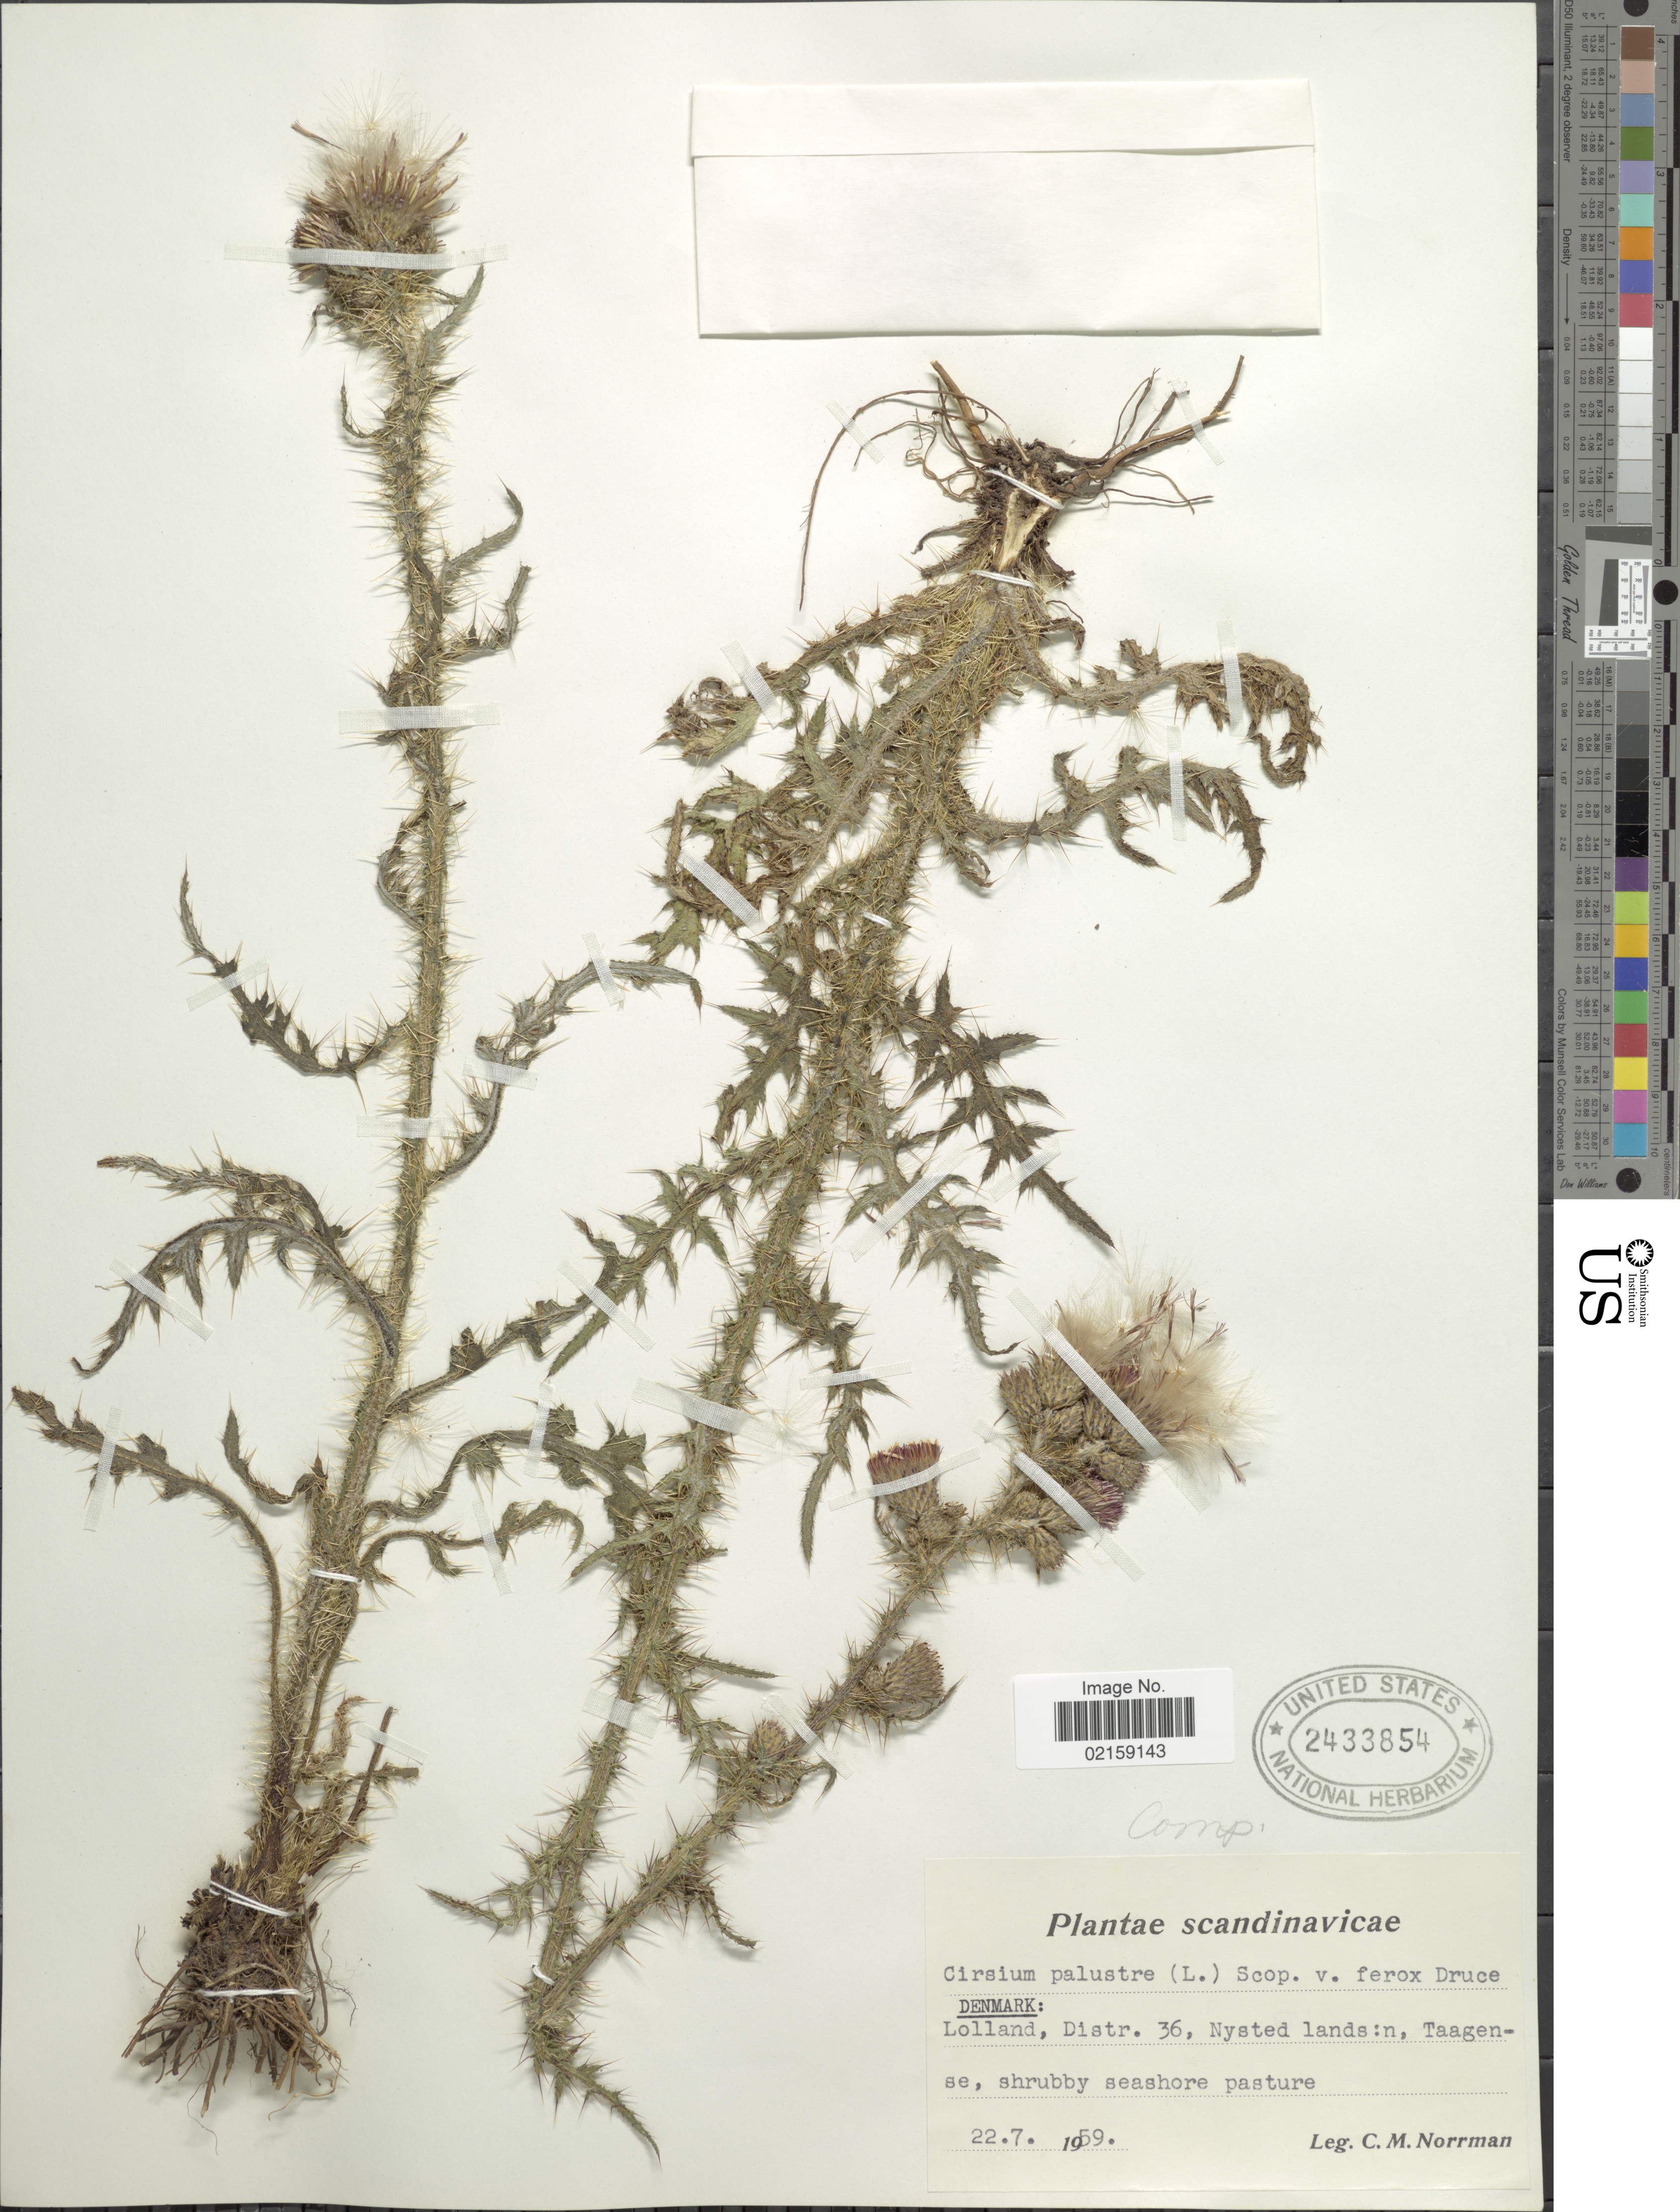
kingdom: Plantae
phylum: Tracheophyta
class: Magnoliopsida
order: Asterales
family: Asteraceae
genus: Cirsium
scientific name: Cirsium palustre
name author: (L.) Coss. ex Scop.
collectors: C. Norrman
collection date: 1959-07-22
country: Denmark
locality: Scandinavicae, Lolland, Distr. 36, Nysted lands :n, Taagense, seashore pasture.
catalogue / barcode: US 2433854